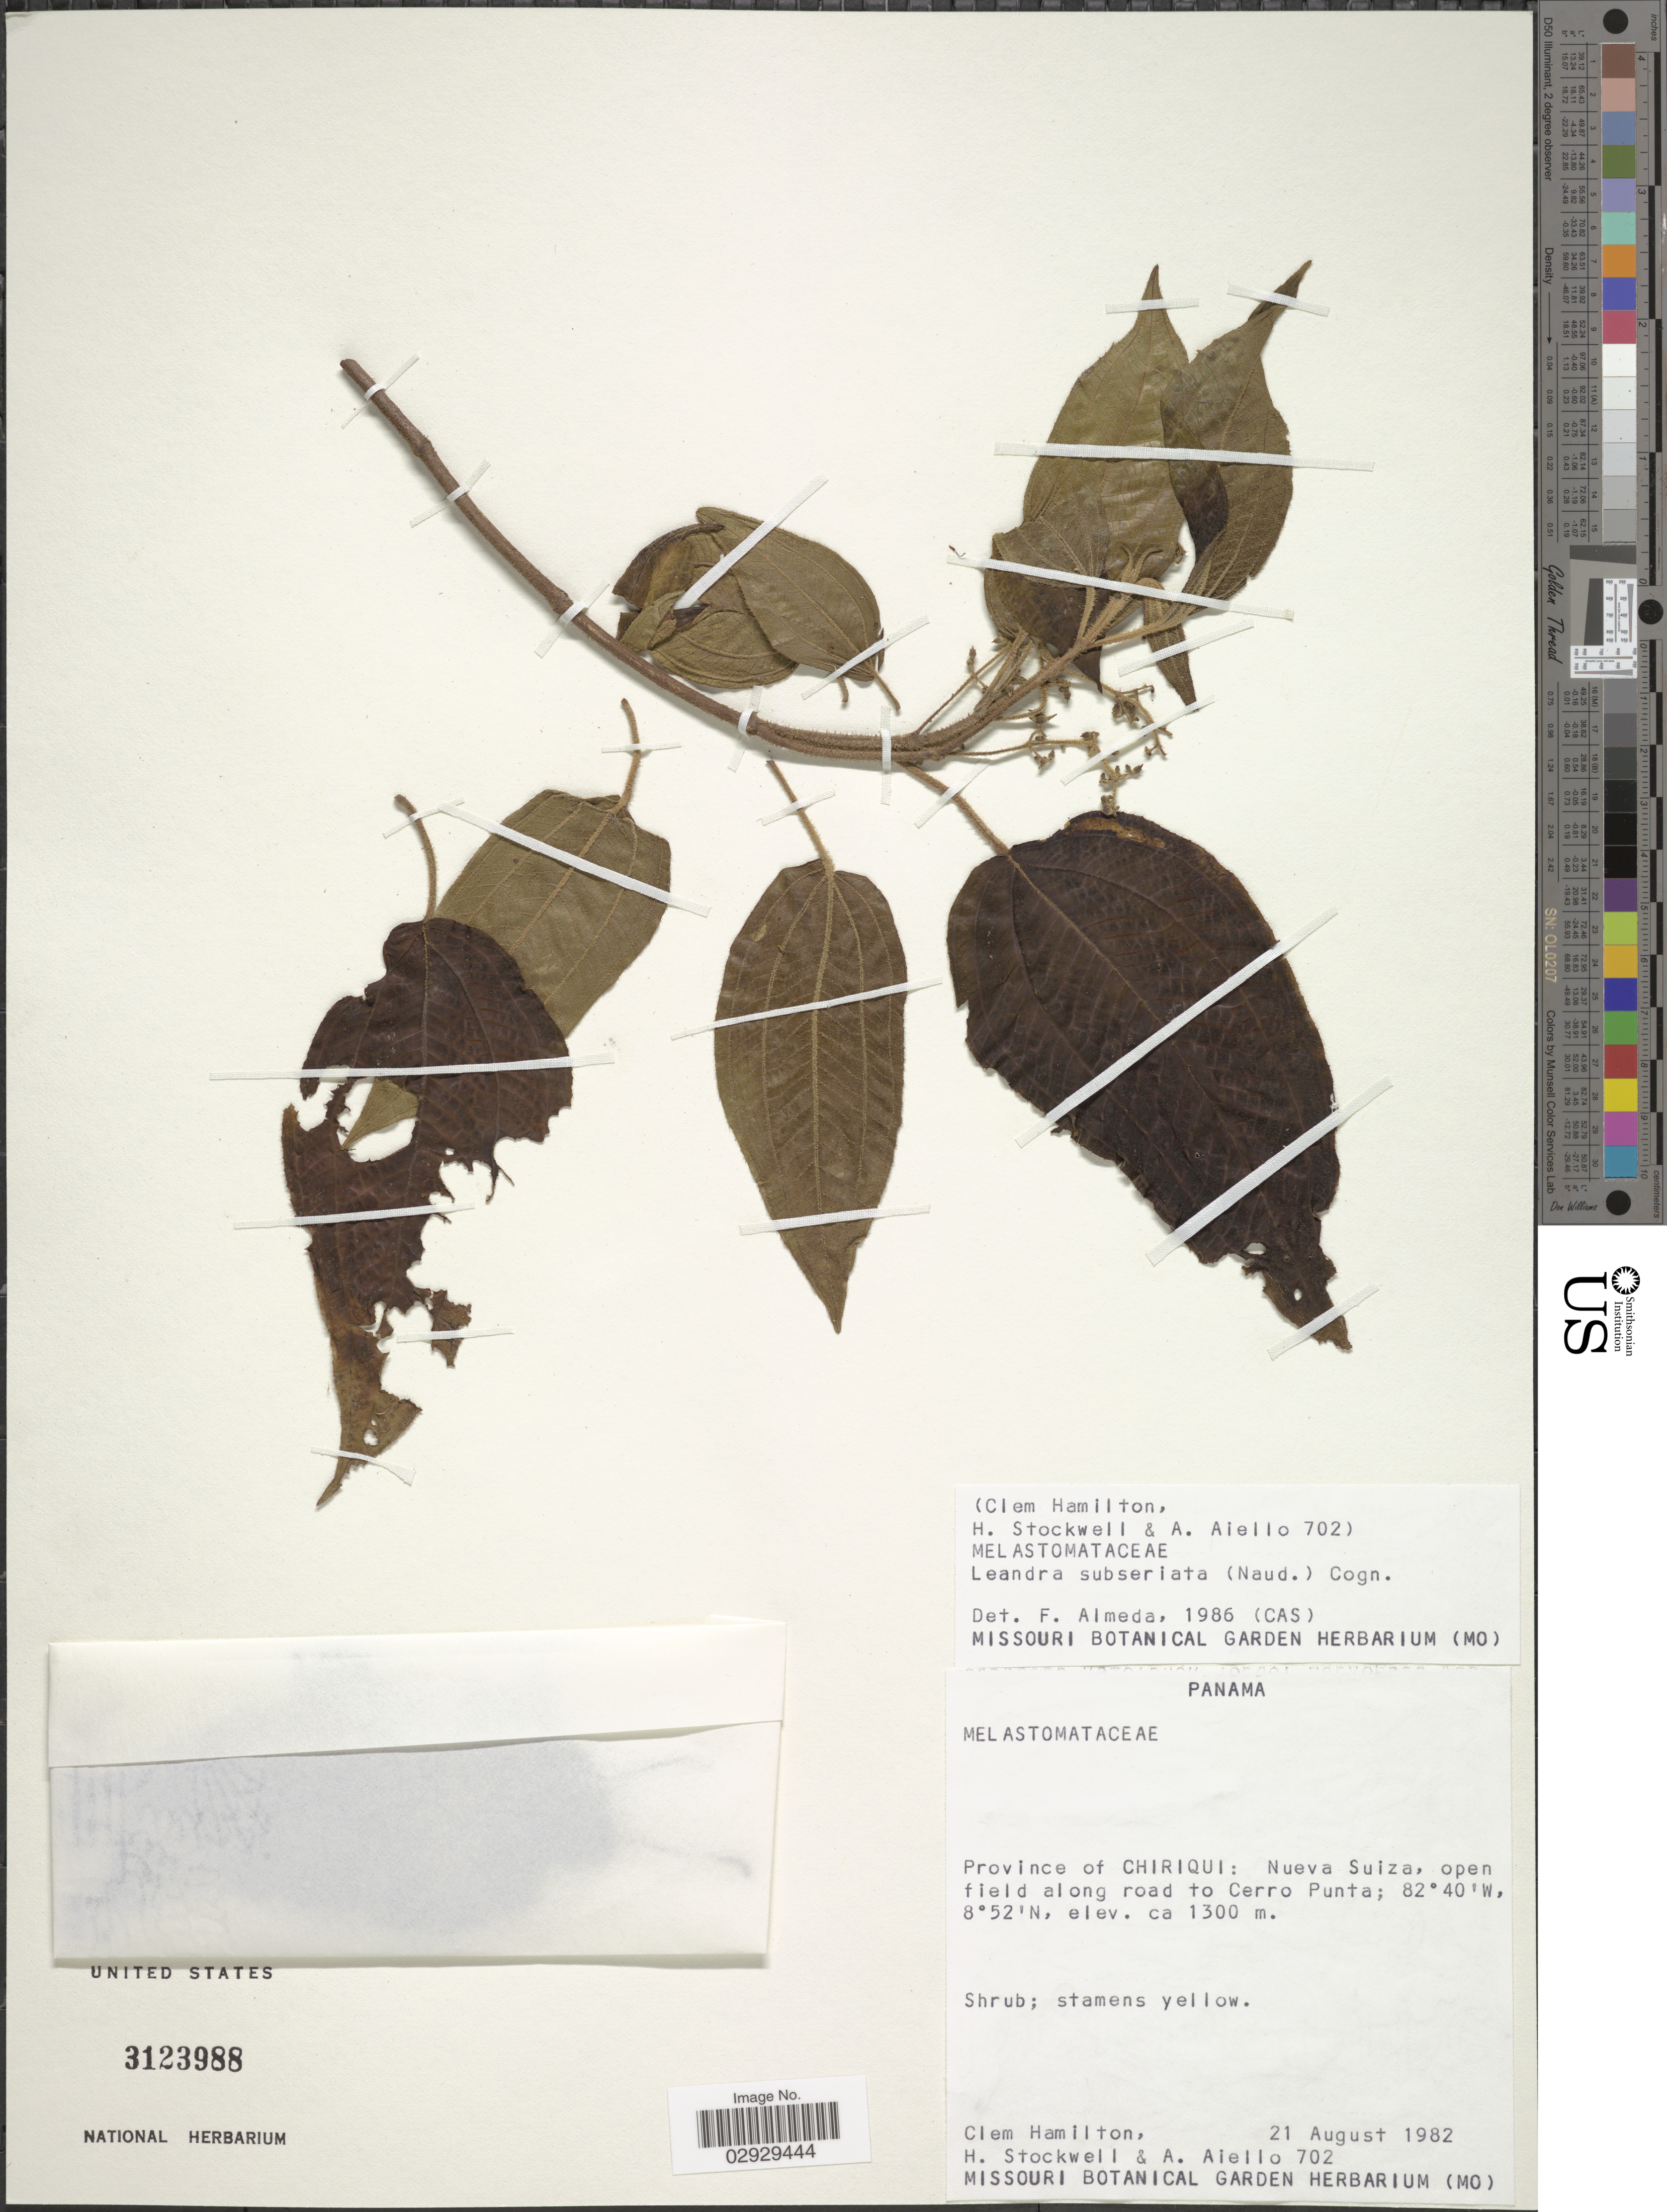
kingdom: Plantae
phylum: Tracheophyta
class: Magnoliopsida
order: Myrtales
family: Melastomataceae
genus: Leandra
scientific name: Leandra subseriata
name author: (Naudin) Cogn.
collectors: C. Hamilton, H. Stockwell & A. Aiello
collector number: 702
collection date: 1982-08-21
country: Panama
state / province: Chiriqui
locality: Nueva Suiza, open field along road to Cerro Punta.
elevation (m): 1300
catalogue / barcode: US 3123988